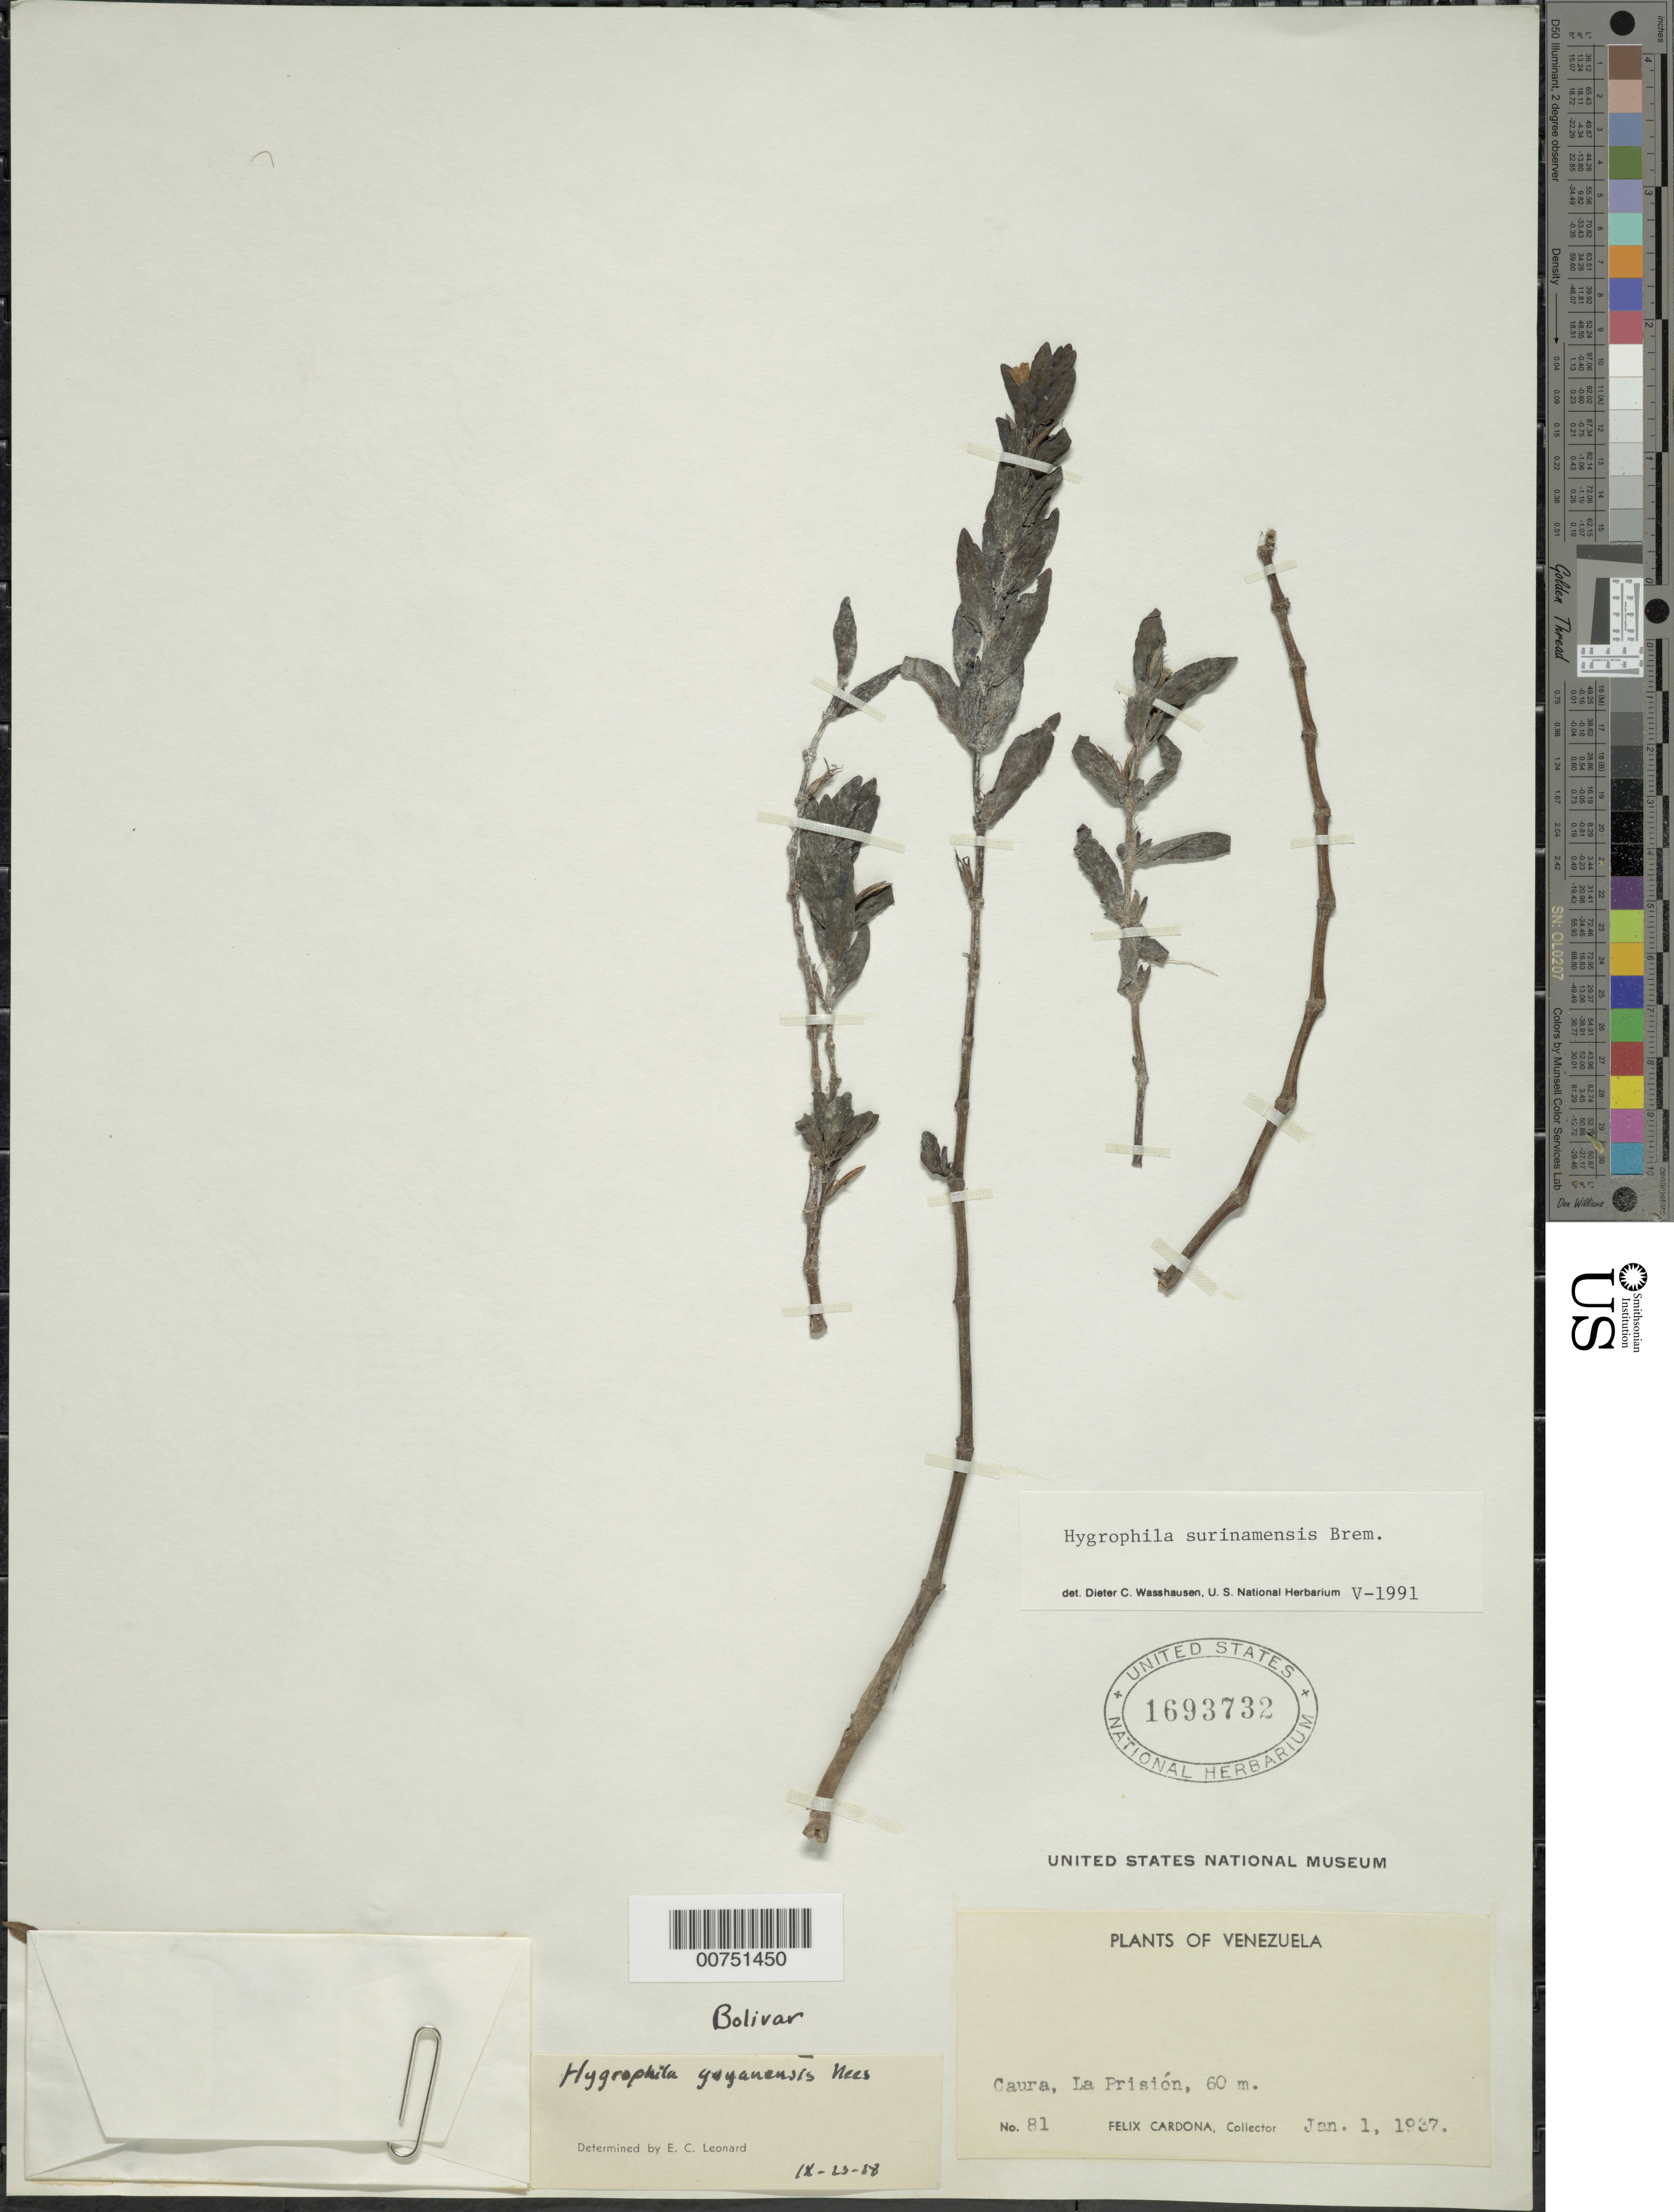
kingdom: Plantae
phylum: Tracheophyta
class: Magnoliopsida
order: Lamiales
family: Acanthaceae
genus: Hygrophila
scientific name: Hygrophila surinamensis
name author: Bremek.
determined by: Leonard, Emery C., (US)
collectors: F. Cardona Puig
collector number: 81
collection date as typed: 1-Jan-37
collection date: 1937-01-01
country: Venezuela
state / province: Bolívar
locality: Caura, La Prisíon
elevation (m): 60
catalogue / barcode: US 1693732